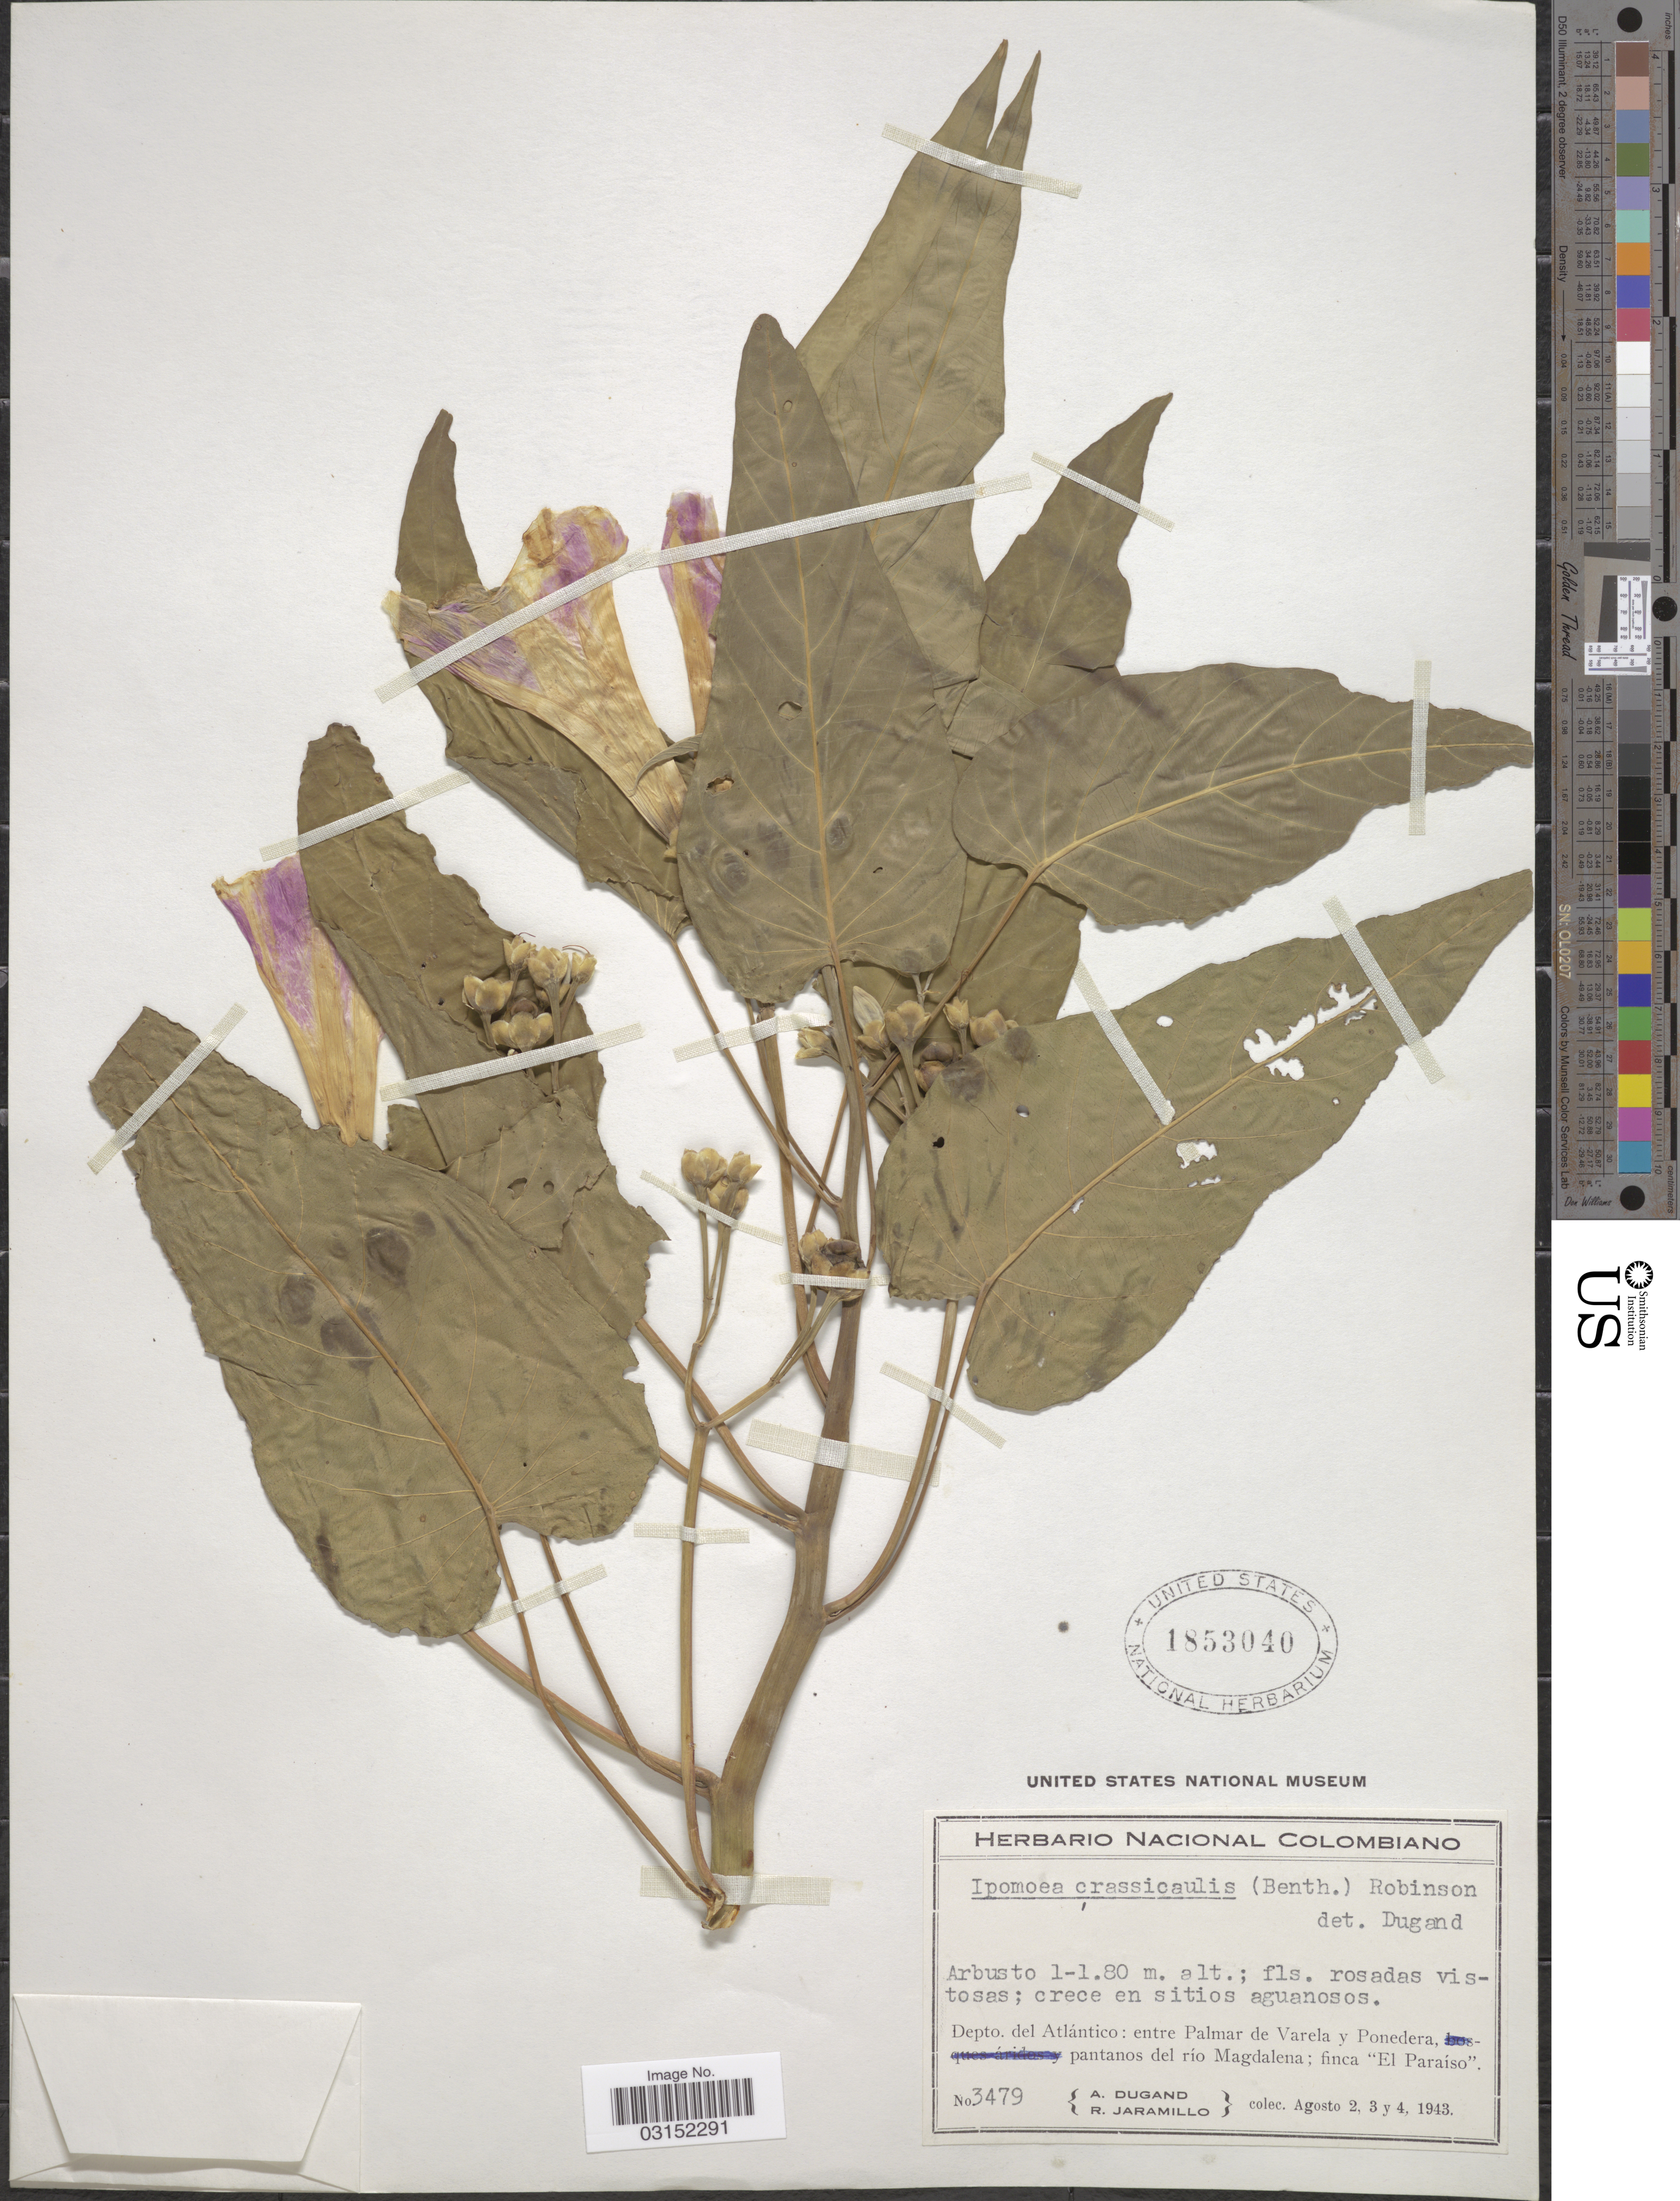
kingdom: Plantae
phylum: Tracheophyta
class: Magnoliopsida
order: Solanales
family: Convolvulaceae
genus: Ipomoea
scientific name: Ipomoea carnea subsp. fistulosa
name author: (Mart. ex Choisy) D.F. Austin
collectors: A. Dugand & R. Jaramillo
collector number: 3479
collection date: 1943-08-02/1943-08-04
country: Colombia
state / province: Atlántico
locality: Depto. del Atlántico: entre Palmar de Varela y Ponedera, pantanos del río Magdalena; finca "El Paraiso".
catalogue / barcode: US 1853040